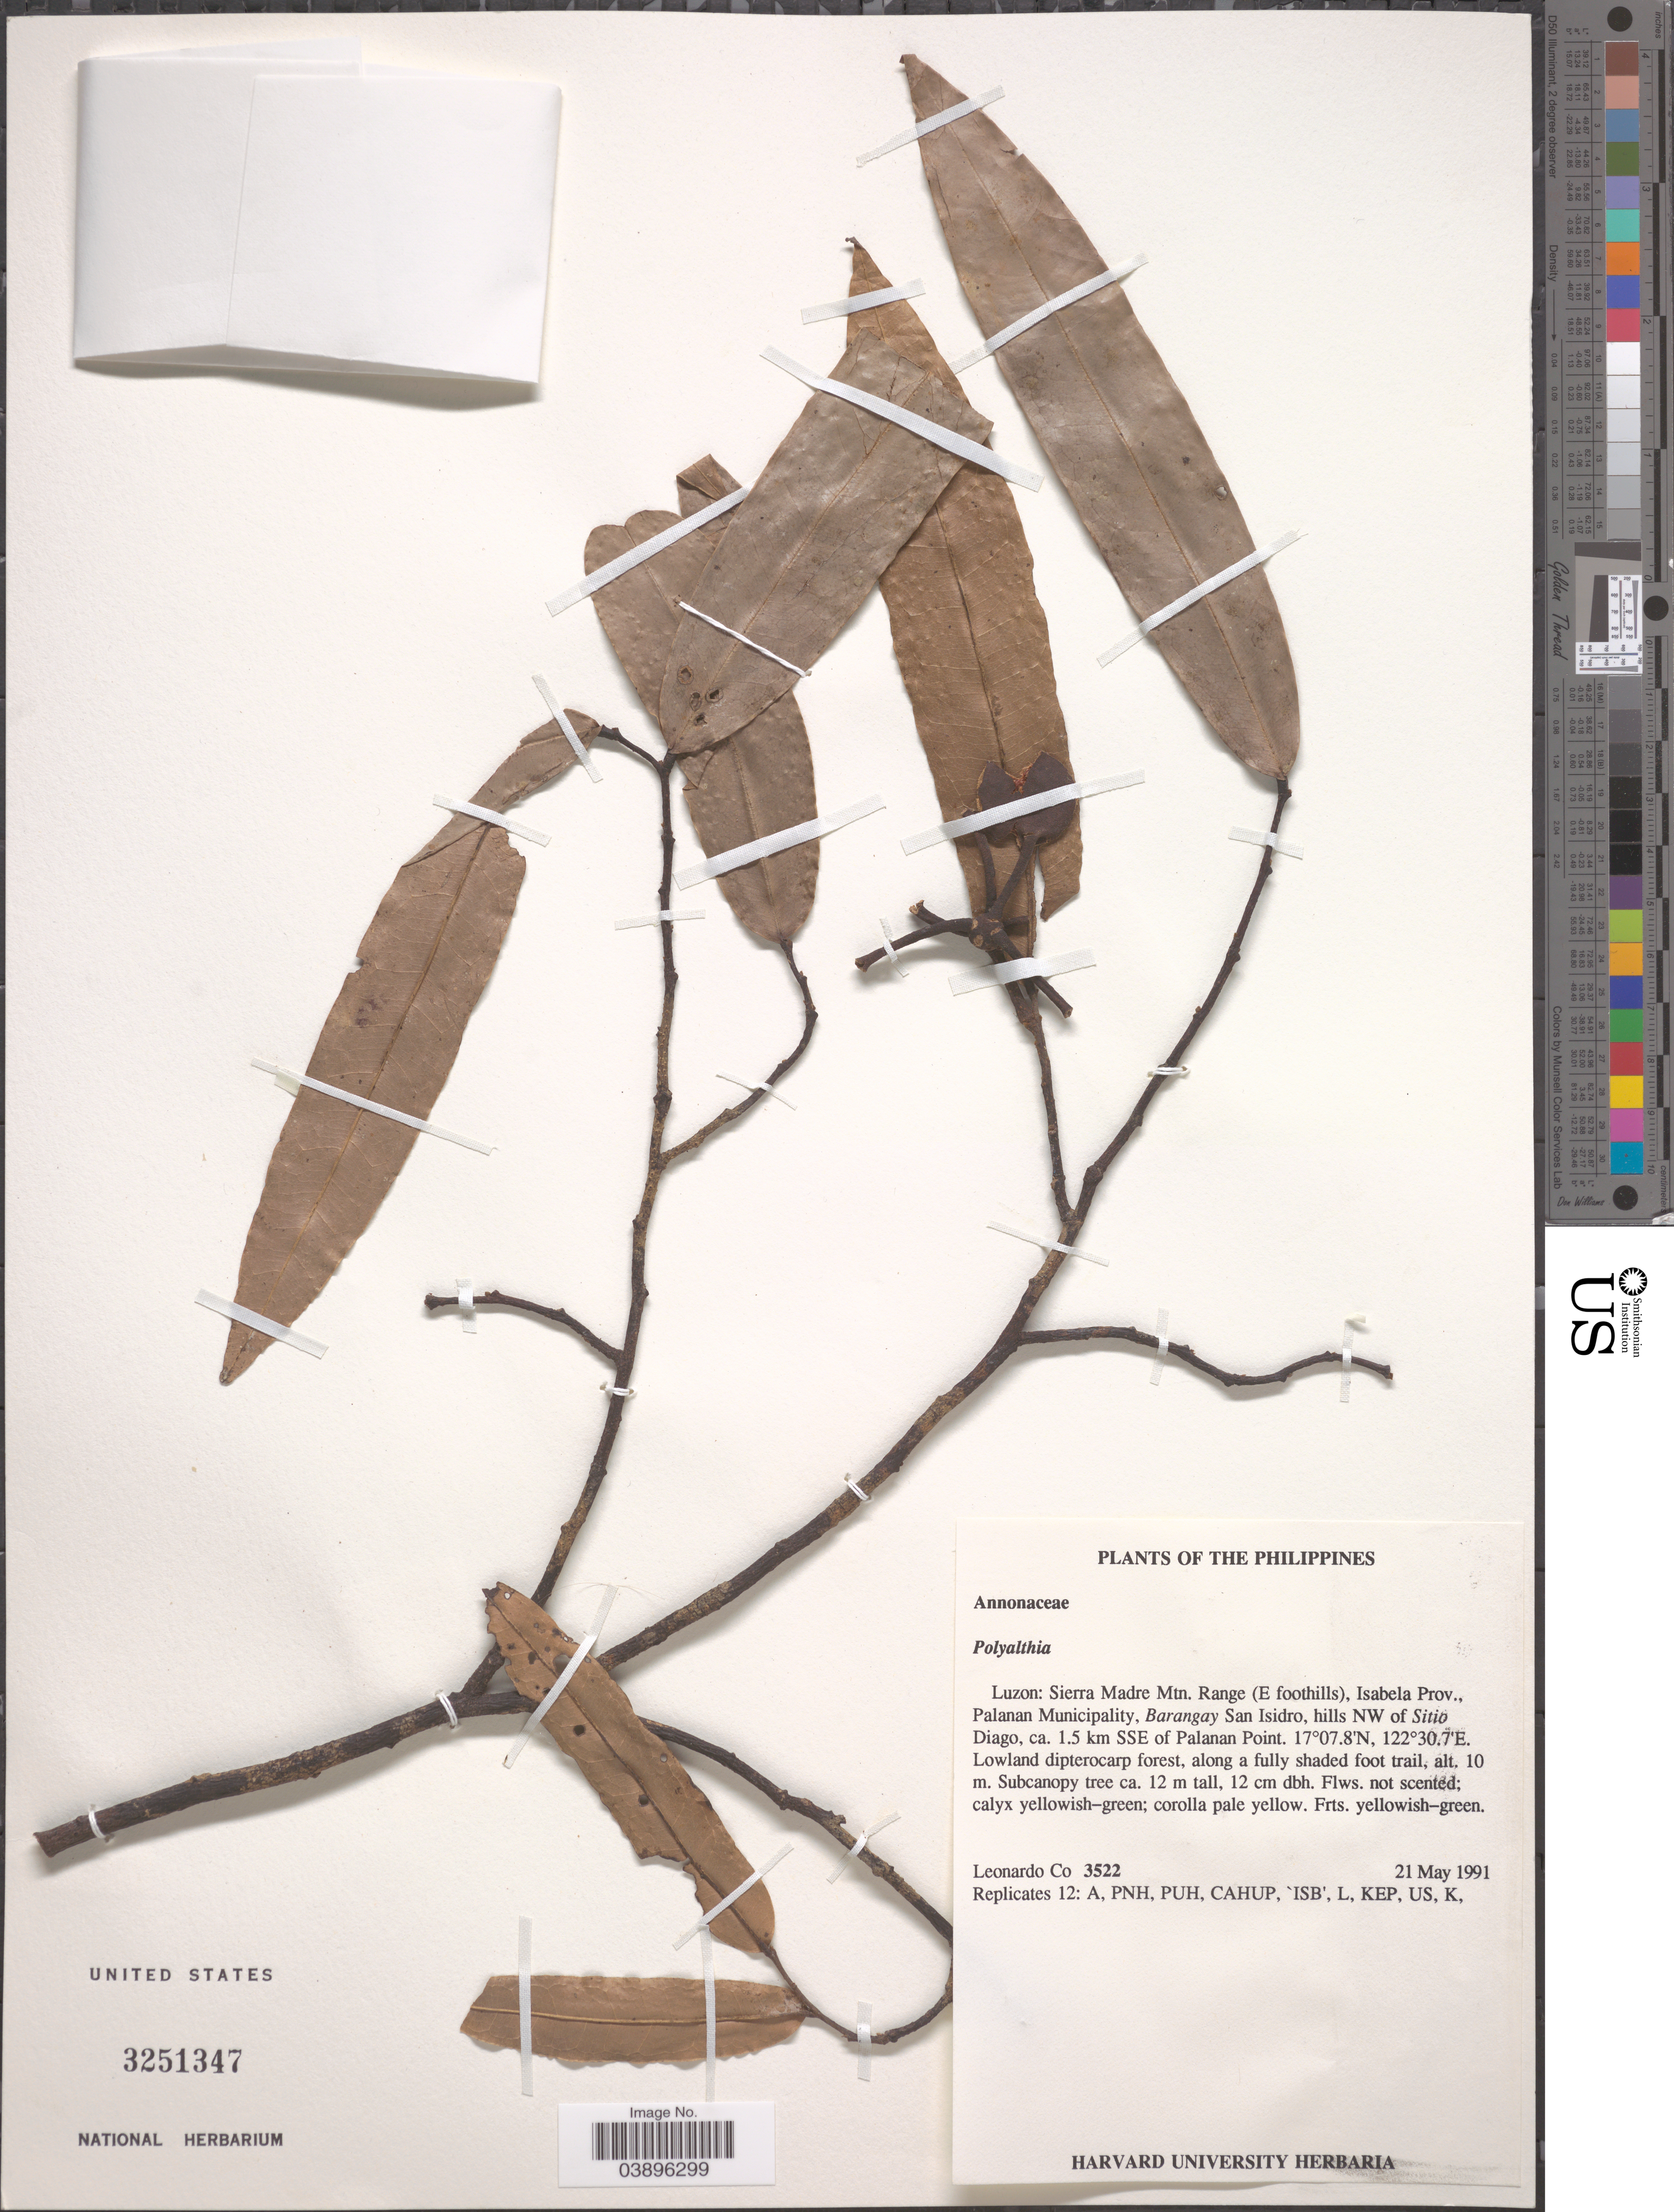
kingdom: Plantae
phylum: Tracheophyta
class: Magnoliopsida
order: Magnoliales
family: Annonaceae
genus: Polyalthia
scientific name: Polyalthia sp.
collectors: L. Co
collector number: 3522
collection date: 1991-05-21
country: Philippines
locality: Luzon: Sierra Madre Mtn. Range (E foothills), Isabella Prov., Palanan Municipality, Barangay San Isidro, hills NW of Sitio Diago, ca. 1.5 km SSE of Palanan Point.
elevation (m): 10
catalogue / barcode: US 3251347